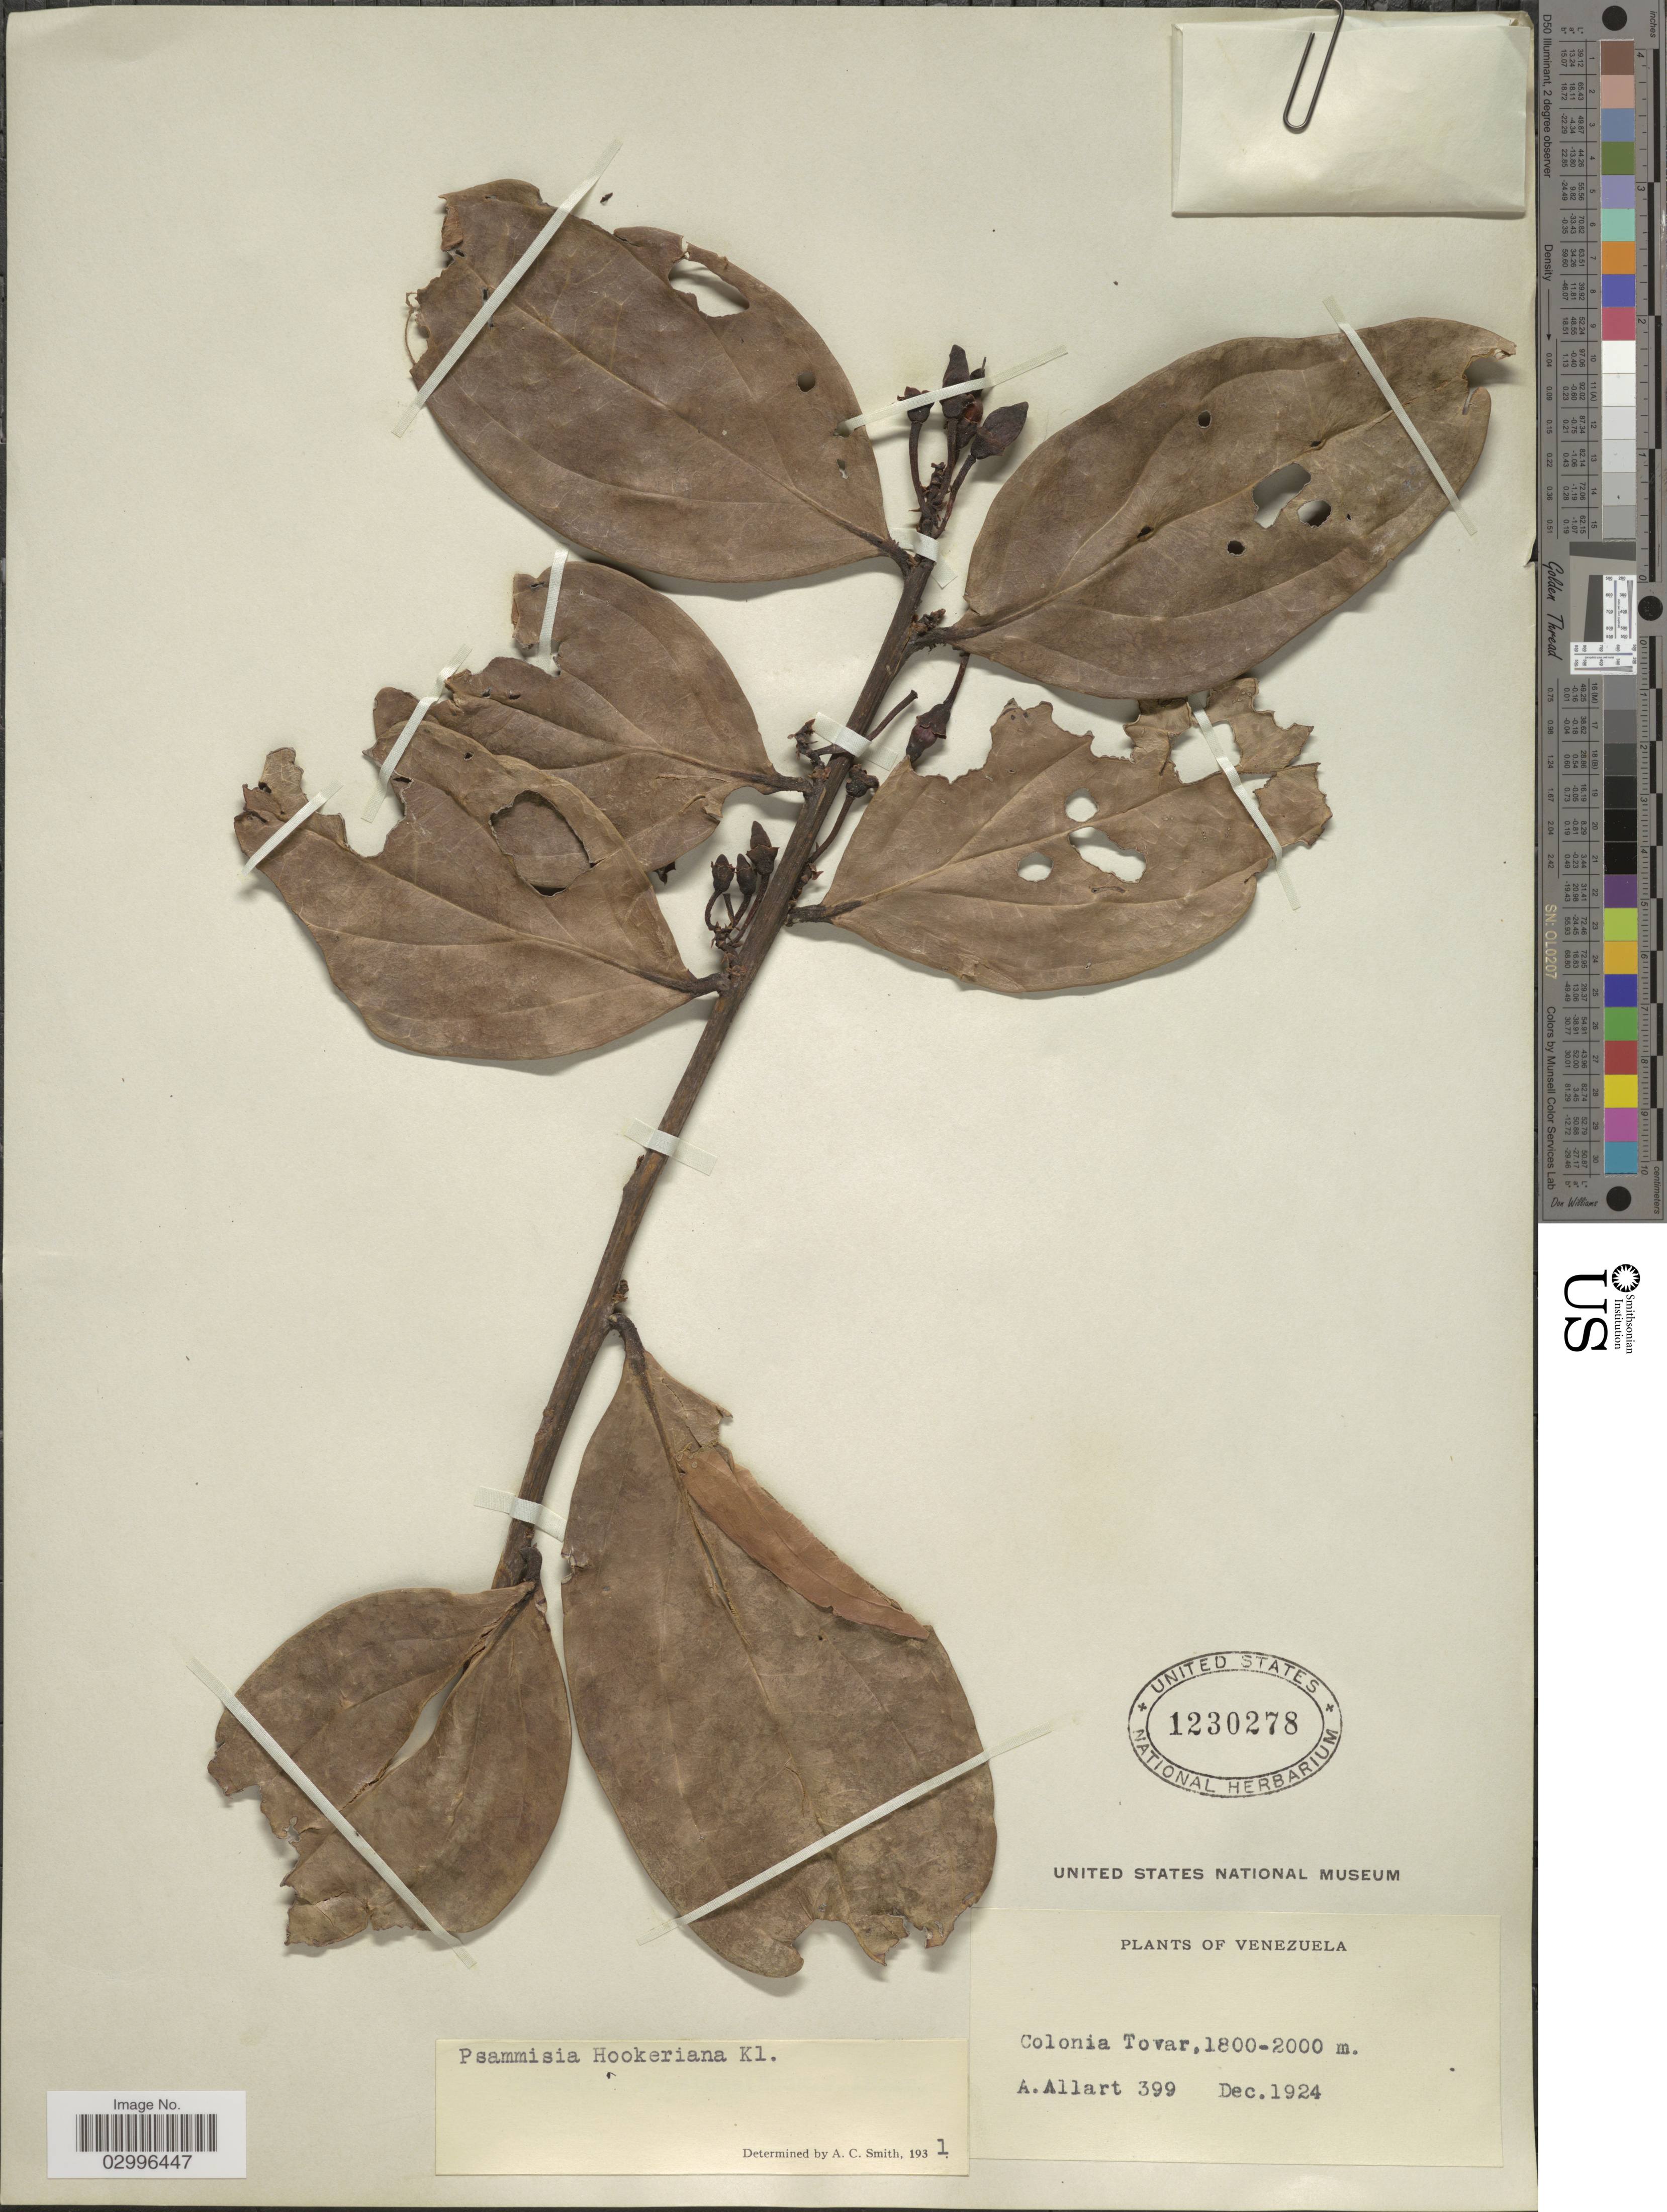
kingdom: Plantae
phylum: Tracheophyta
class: Magnoliopsida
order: Ericales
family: Ericaceae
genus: Psammisia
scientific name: Psammisia hookeriana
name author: Klotzsch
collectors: A. Allart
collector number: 399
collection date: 1924-12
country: Venezuela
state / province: Aragua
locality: Colonia Tovar.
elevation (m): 1800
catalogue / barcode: US 1230278